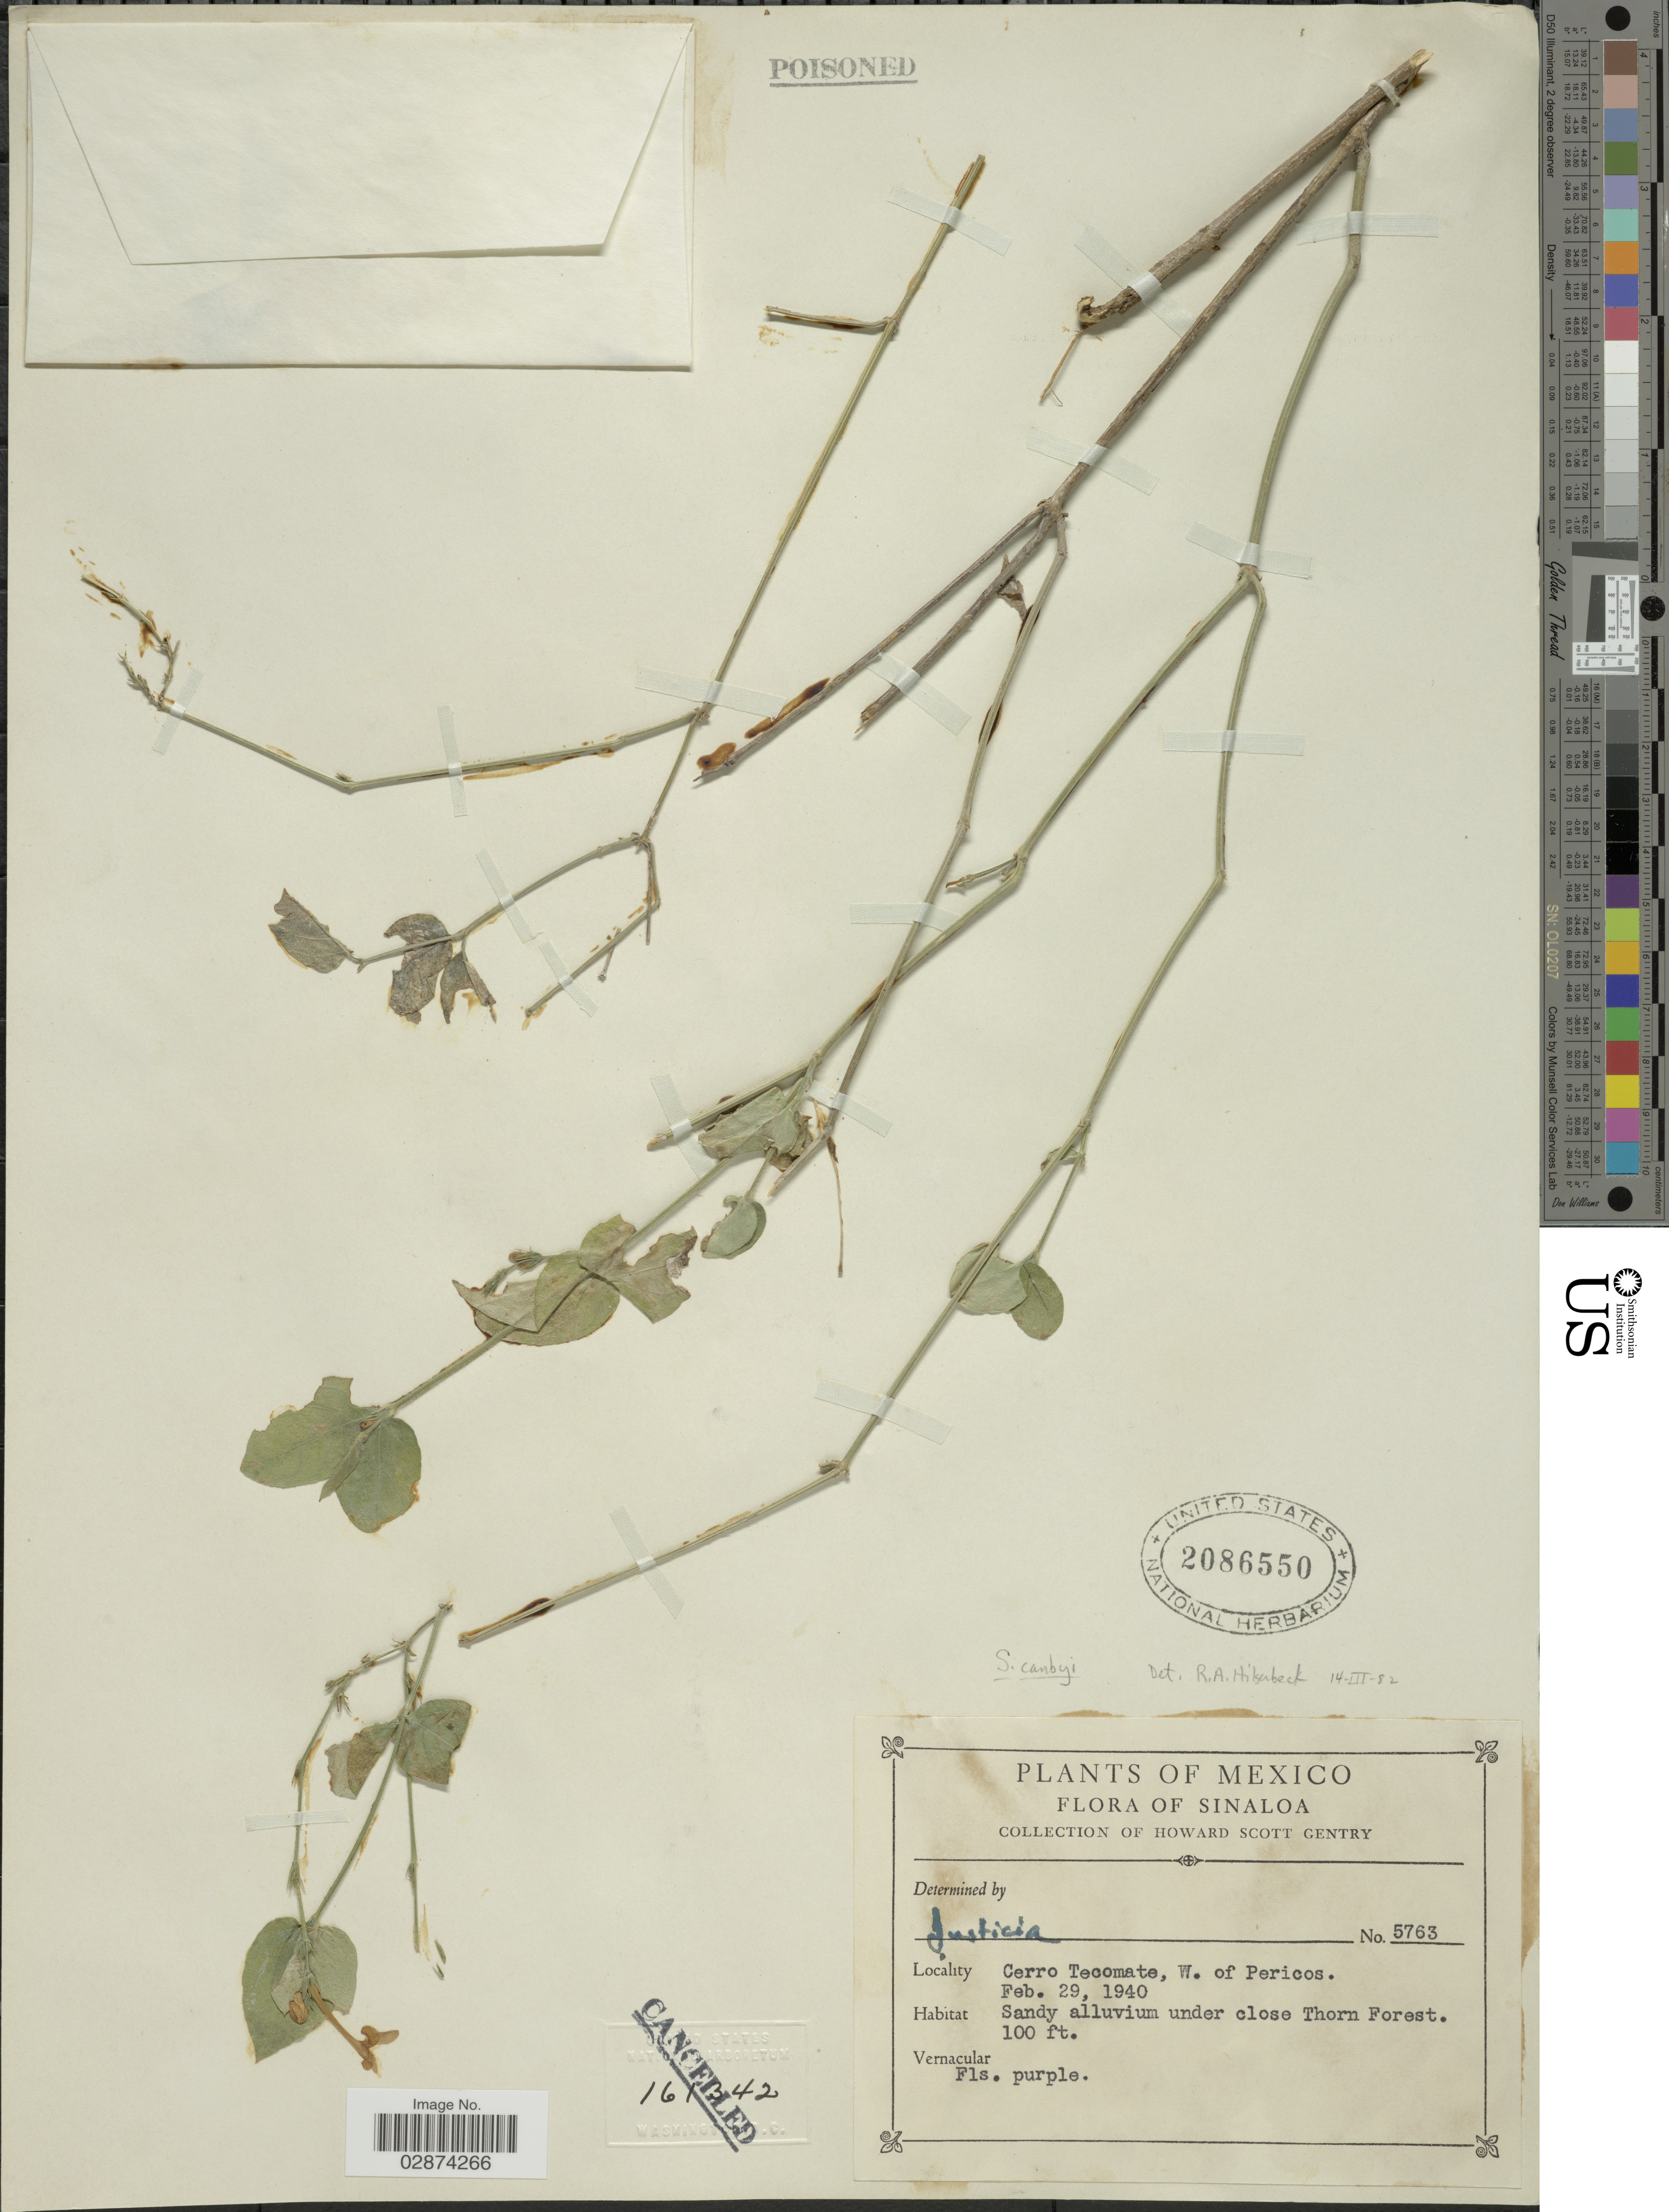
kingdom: Plantae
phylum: Tracheophyta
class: Magnoliopsida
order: Lamiales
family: Acanthaceae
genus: Justicia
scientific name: Justicia canbyi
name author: Greenm.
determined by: Fisher, Amanda, (LOB), California State University, Long Beach (UNITED STATES)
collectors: H. S. Gentry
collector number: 5763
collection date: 1940-02-29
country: Mexico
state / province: Sinaloa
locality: Cerro Tecomate, W. of Pericos. Sandy alluvium under close Thorn Forest.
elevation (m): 30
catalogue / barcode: US 2086550